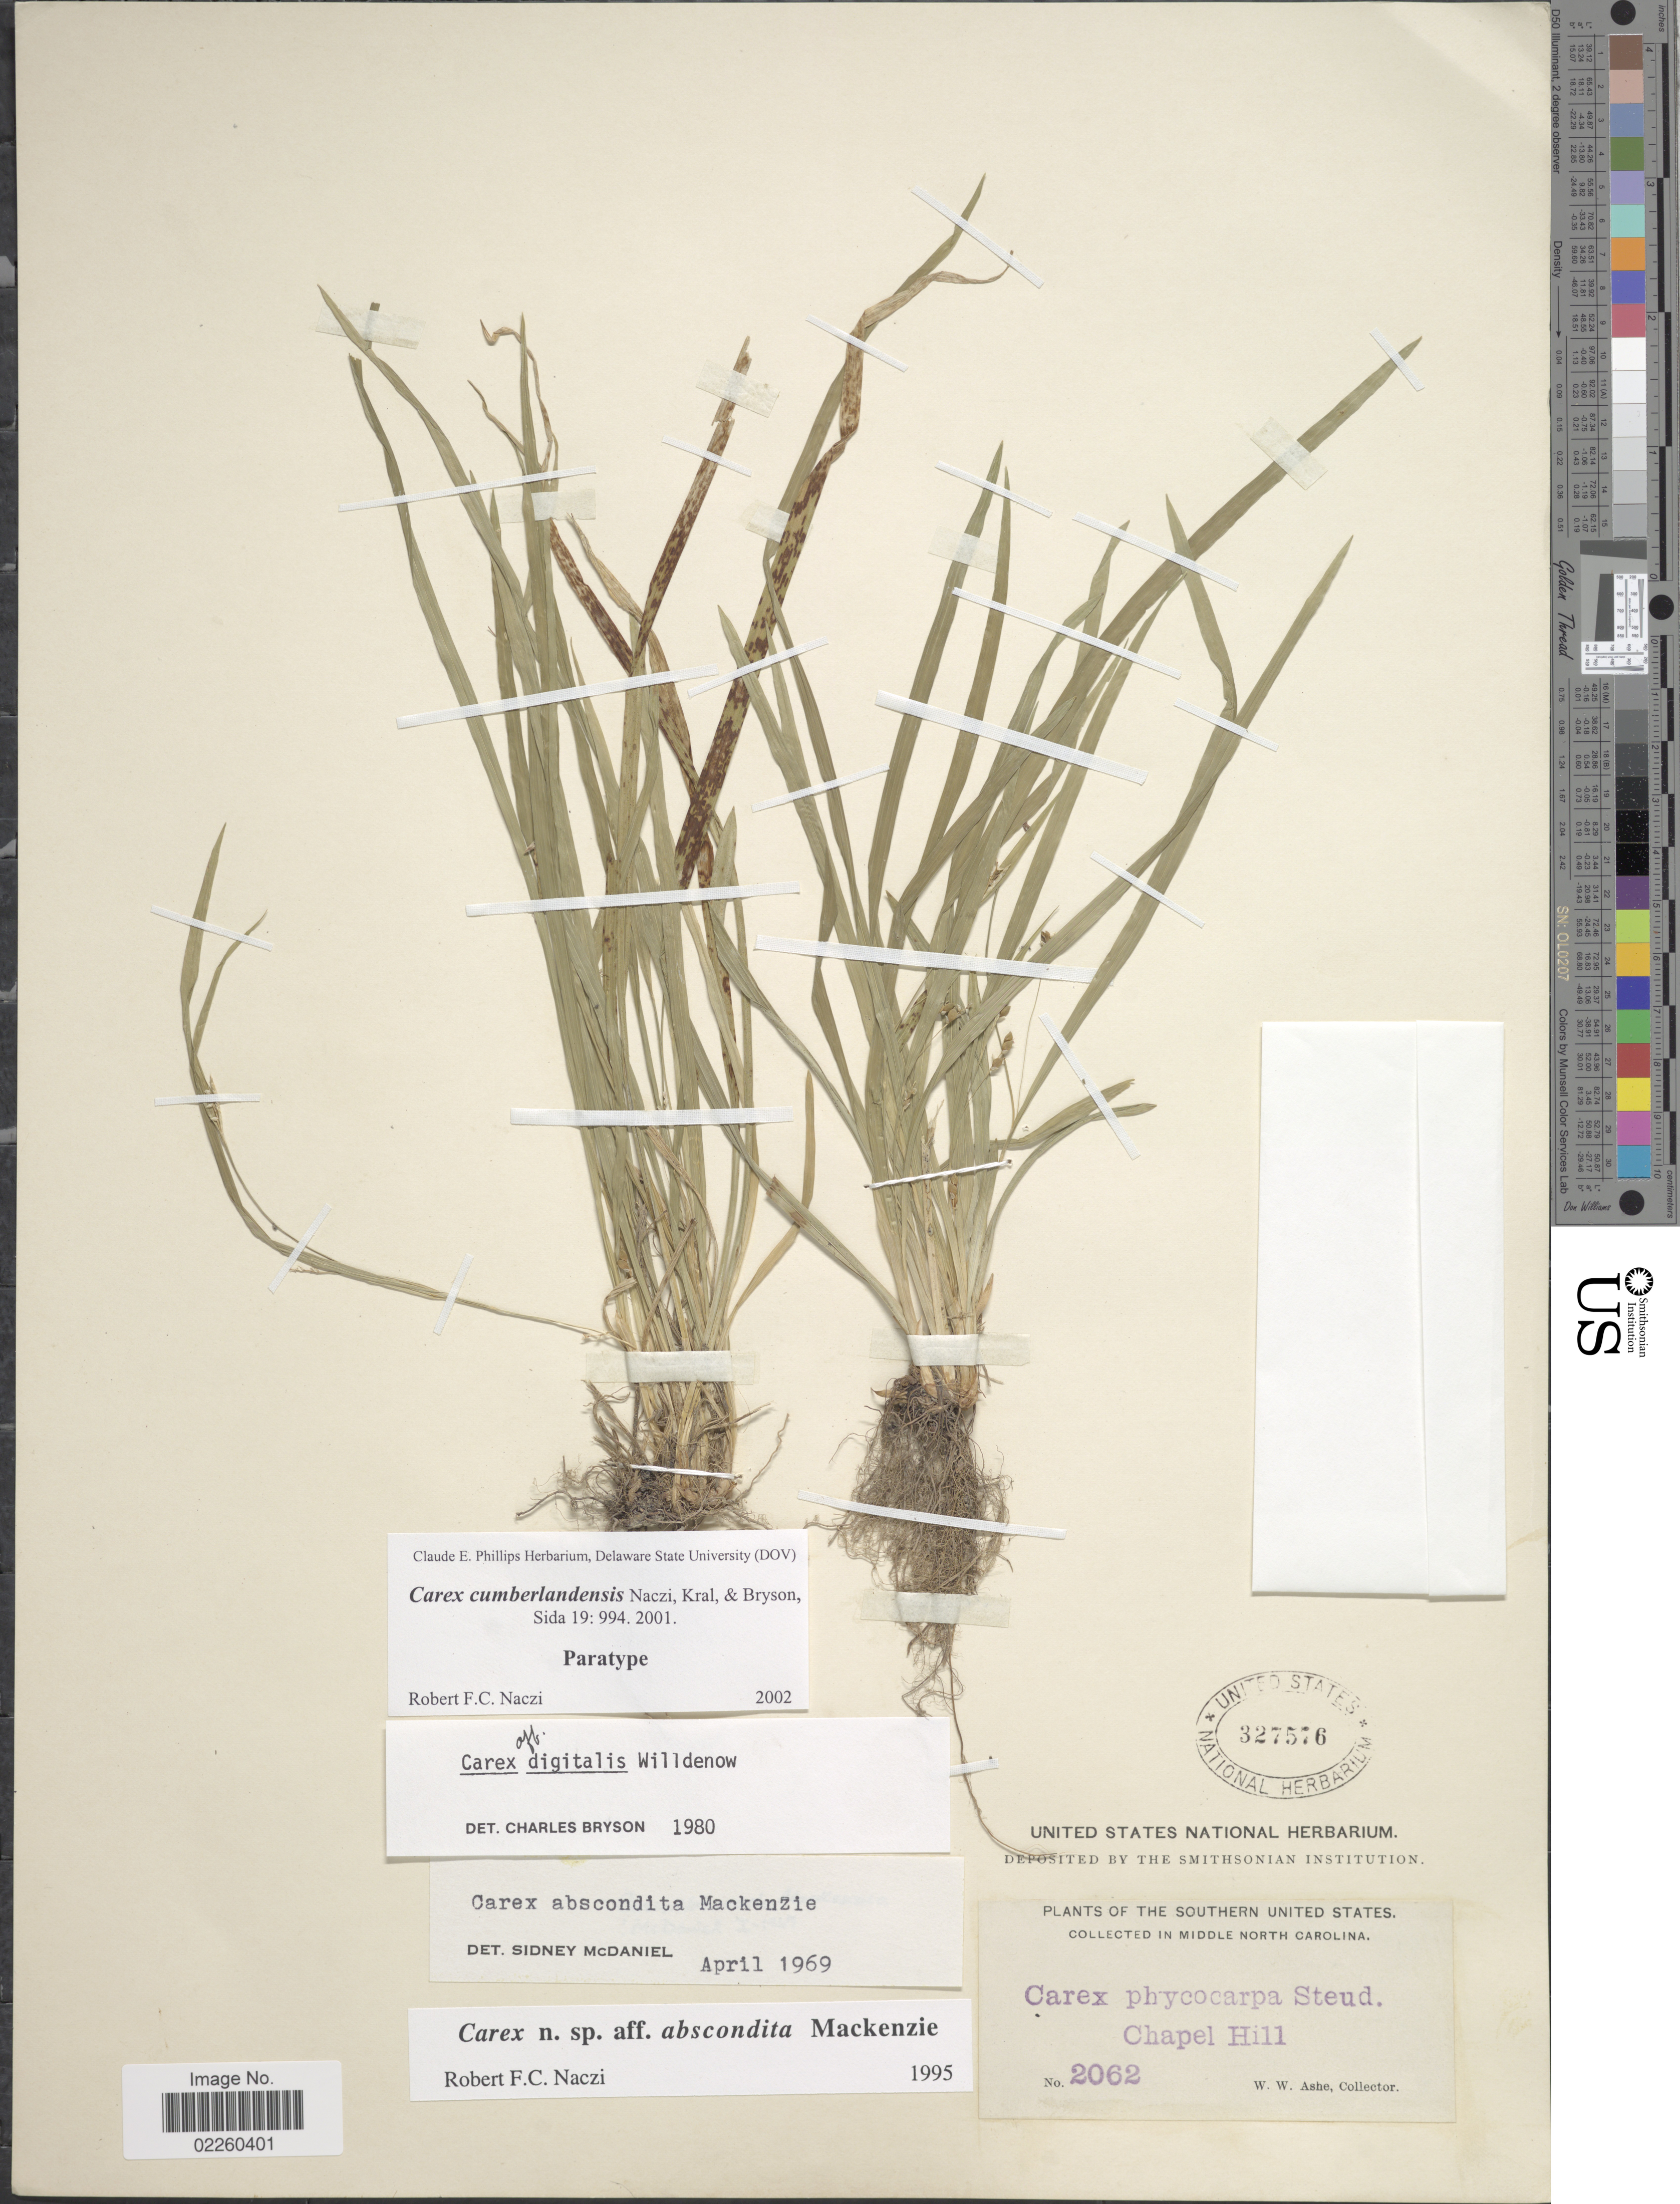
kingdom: Plantae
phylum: Tracheophyta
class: Liliopsida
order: Poales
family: Cyperaceae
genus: Carex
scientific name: Carex cumberlandensis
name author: Naczi & et al.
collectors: W. W. Ashe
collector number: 2062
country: United States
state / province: North Carolina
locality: Southern United States, Middle North Carolina, Chapel Hill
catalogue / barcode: US 327576